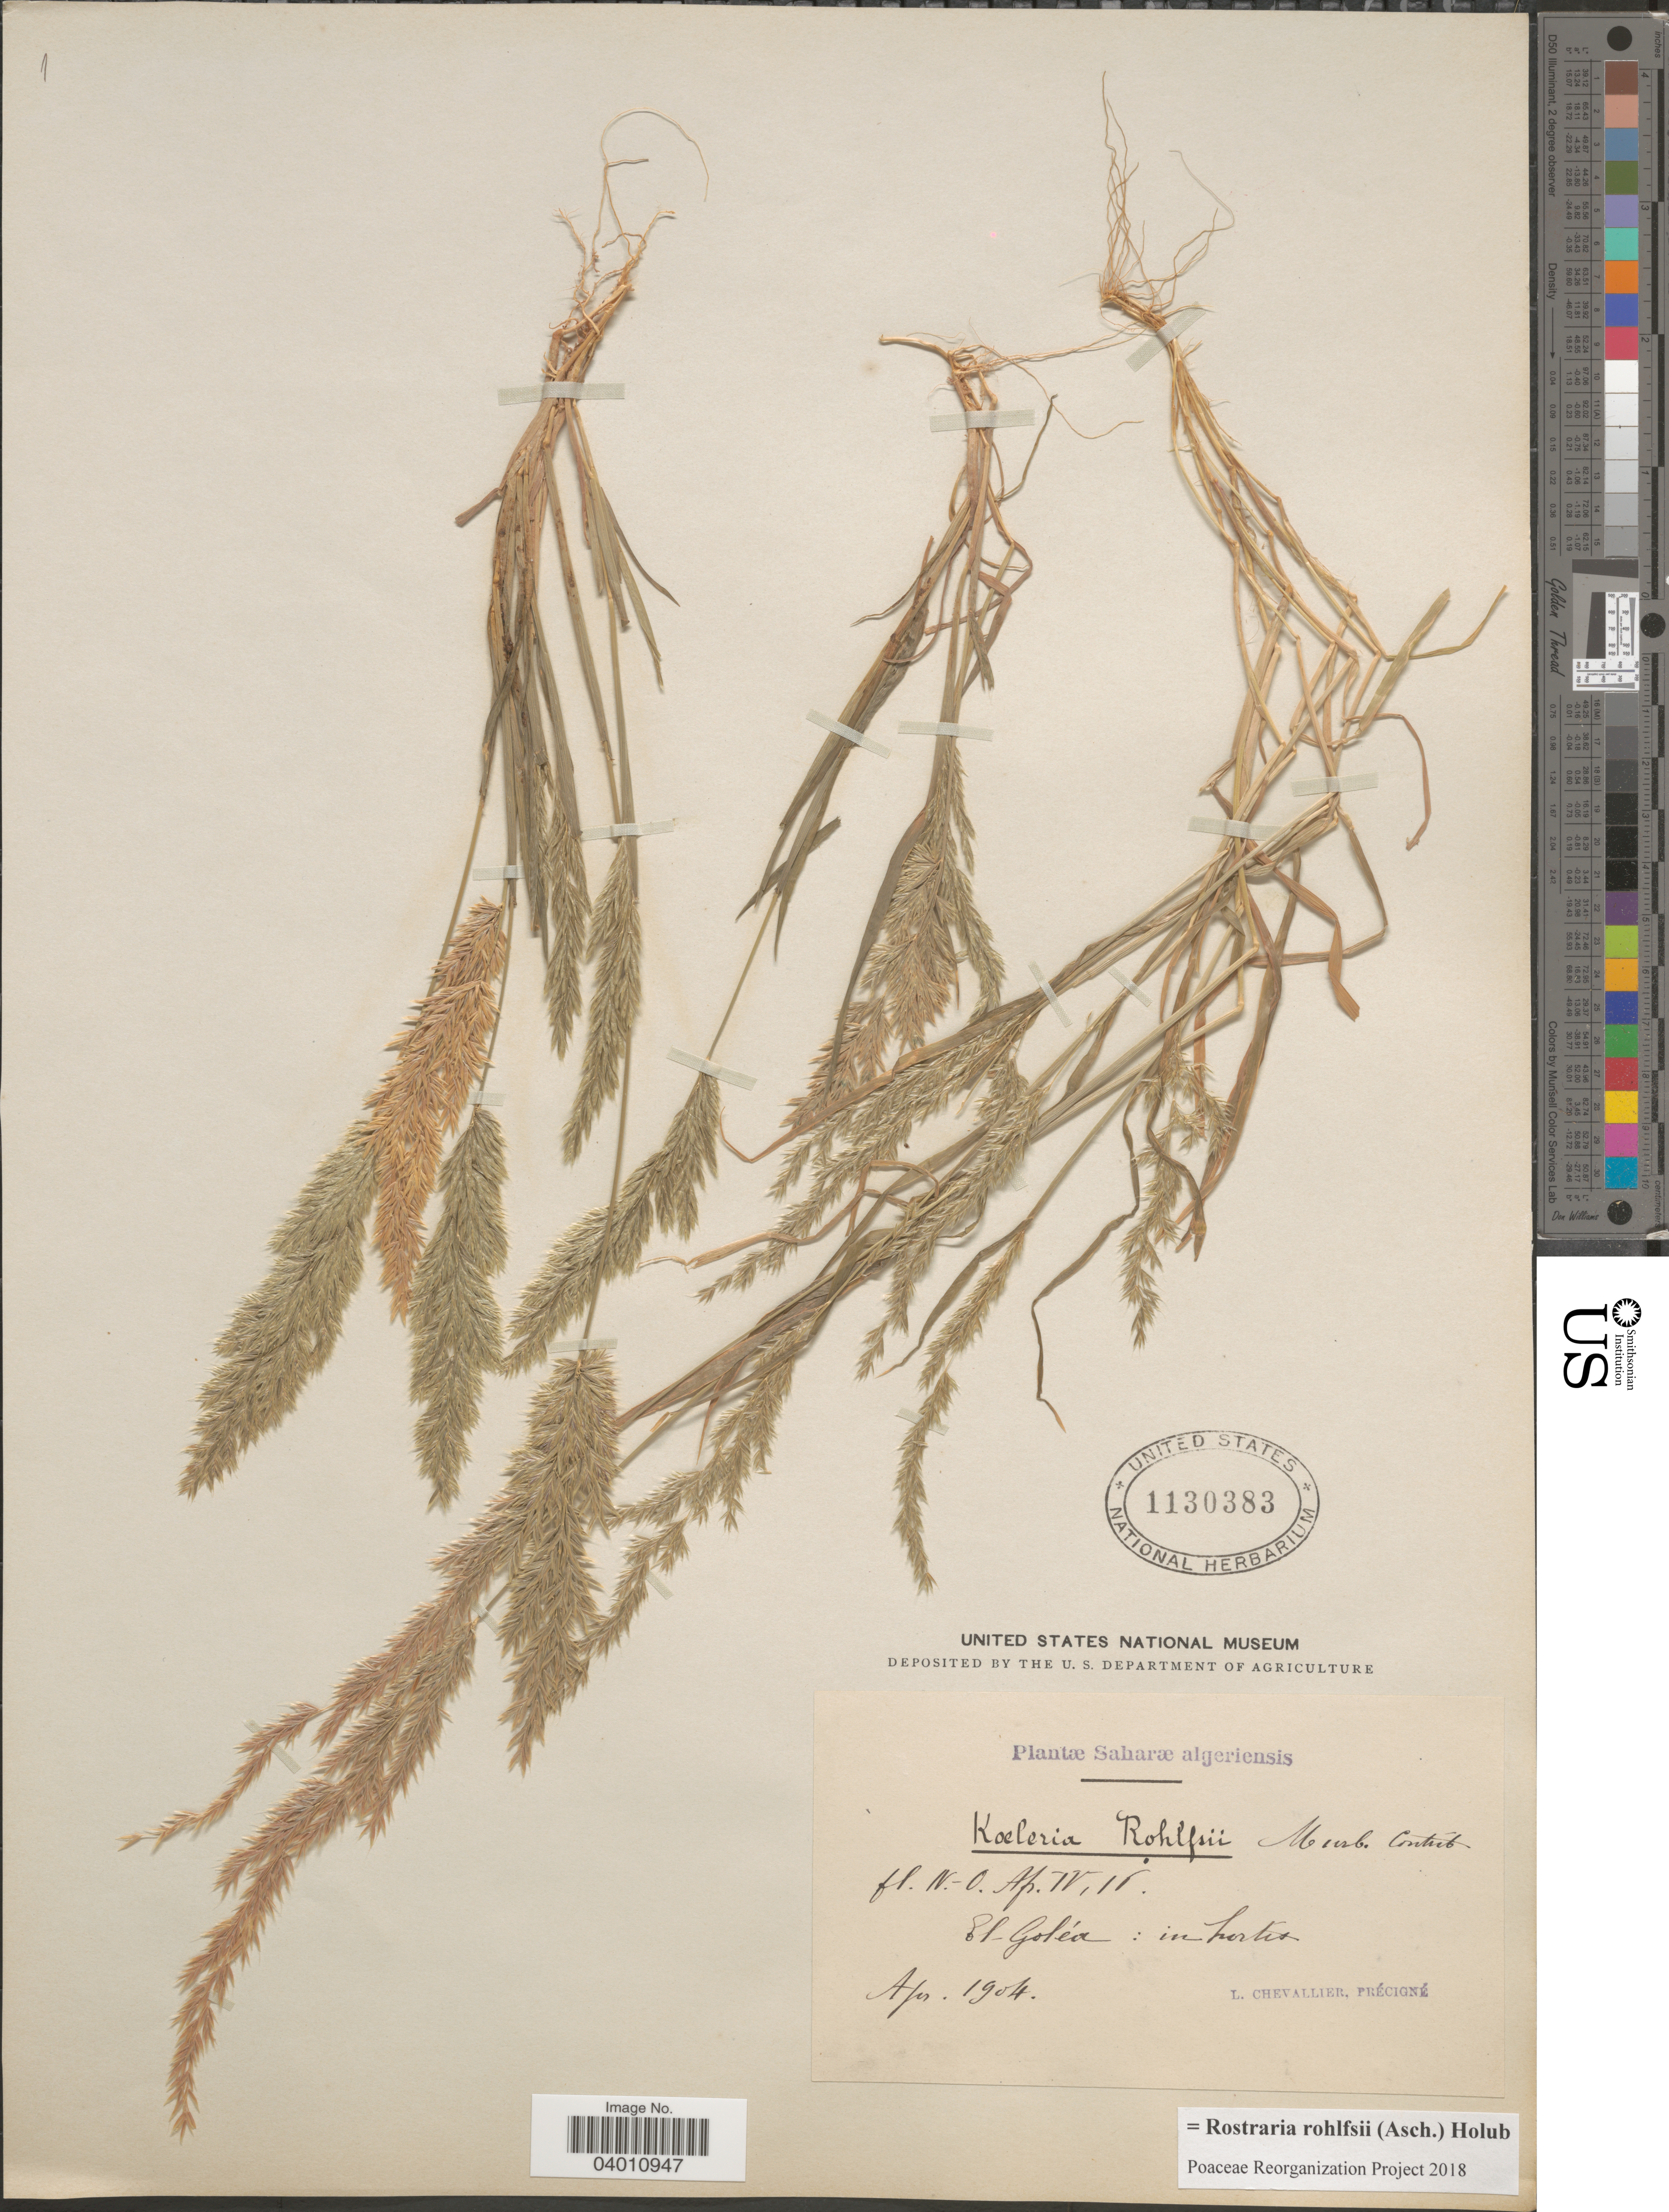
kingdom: Plantae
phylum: Tracheophyta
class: Liliopsida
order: Poales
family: Poaceae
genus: Rostraria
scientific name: Rostraria rohlfsii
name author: (Asch.) Holub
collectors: L. Chevallier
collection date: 1904-04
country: Algeria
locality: Saharæ algeriensis. El Goléa; in hortis.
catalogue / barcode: US 1130383